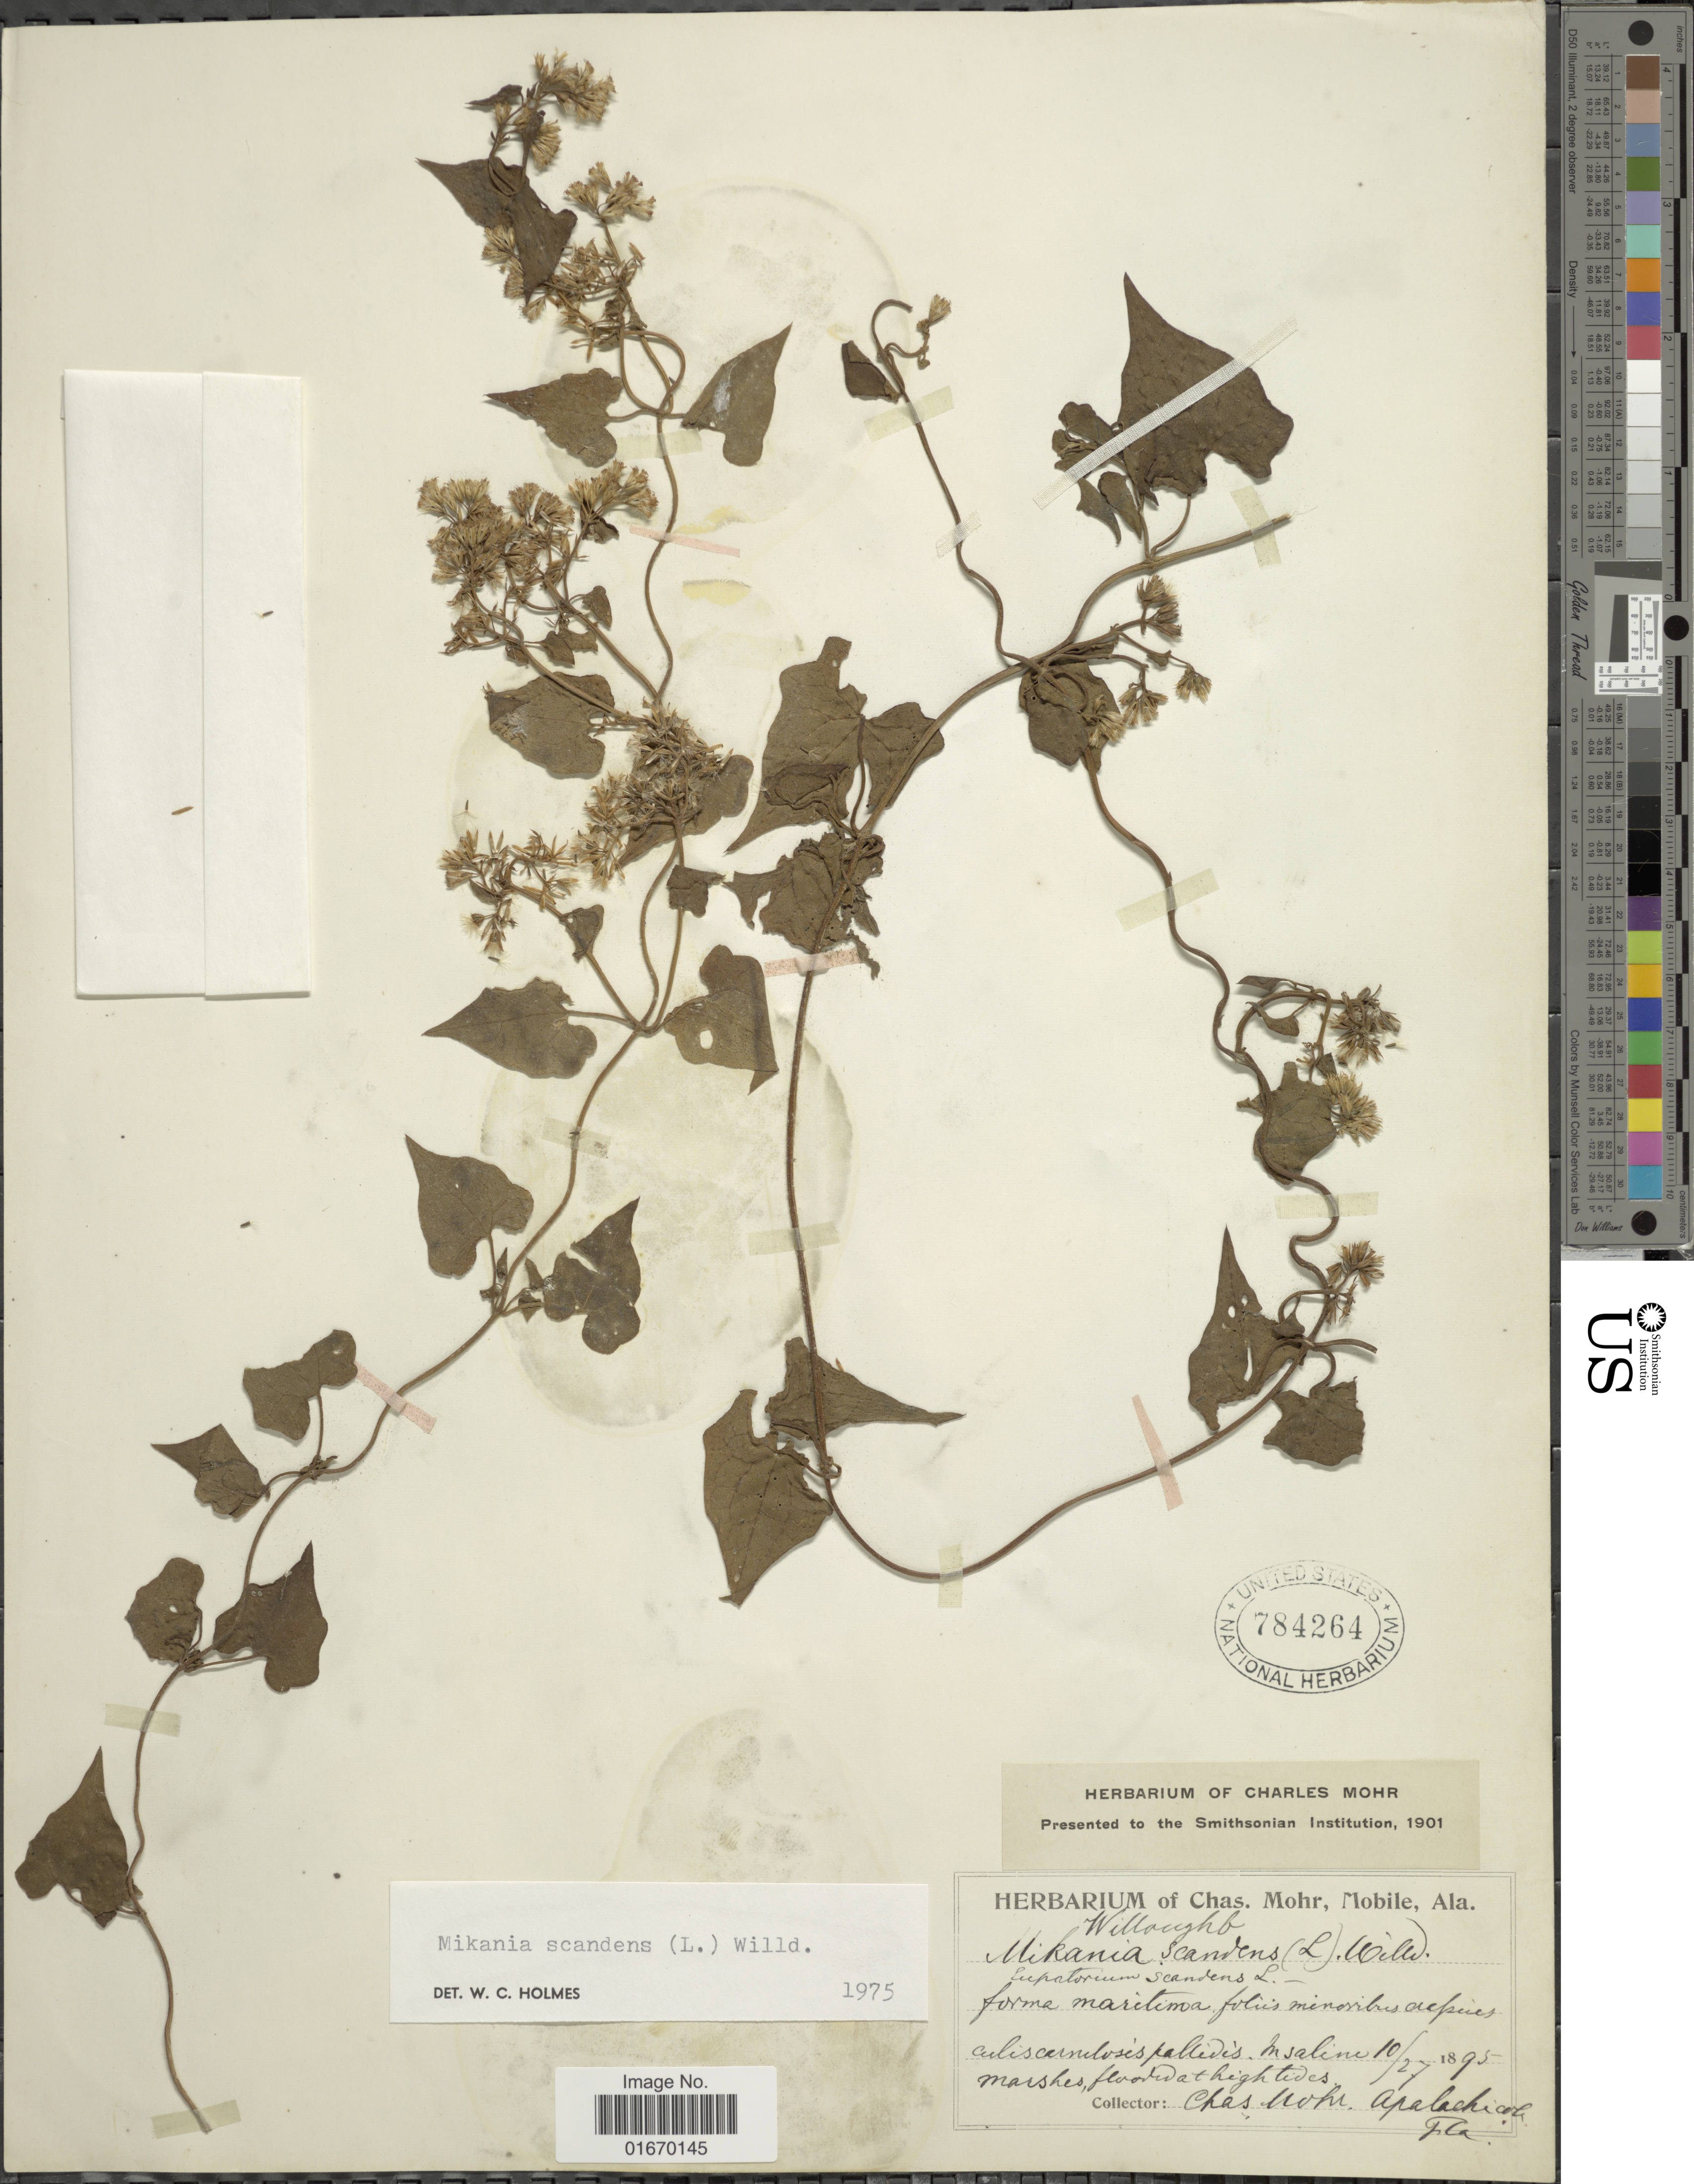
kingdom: Plantae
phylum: Tracheophyta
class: Magnoliopsida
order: Asterales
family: Asteraceae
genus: Mikania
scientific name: Mikania scandens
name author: (L.) Willd.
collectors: Mohr, C. T. (herbarium)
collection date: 1895-10-27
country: United States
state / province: Florida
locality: Apalachian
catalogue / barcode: US 784264